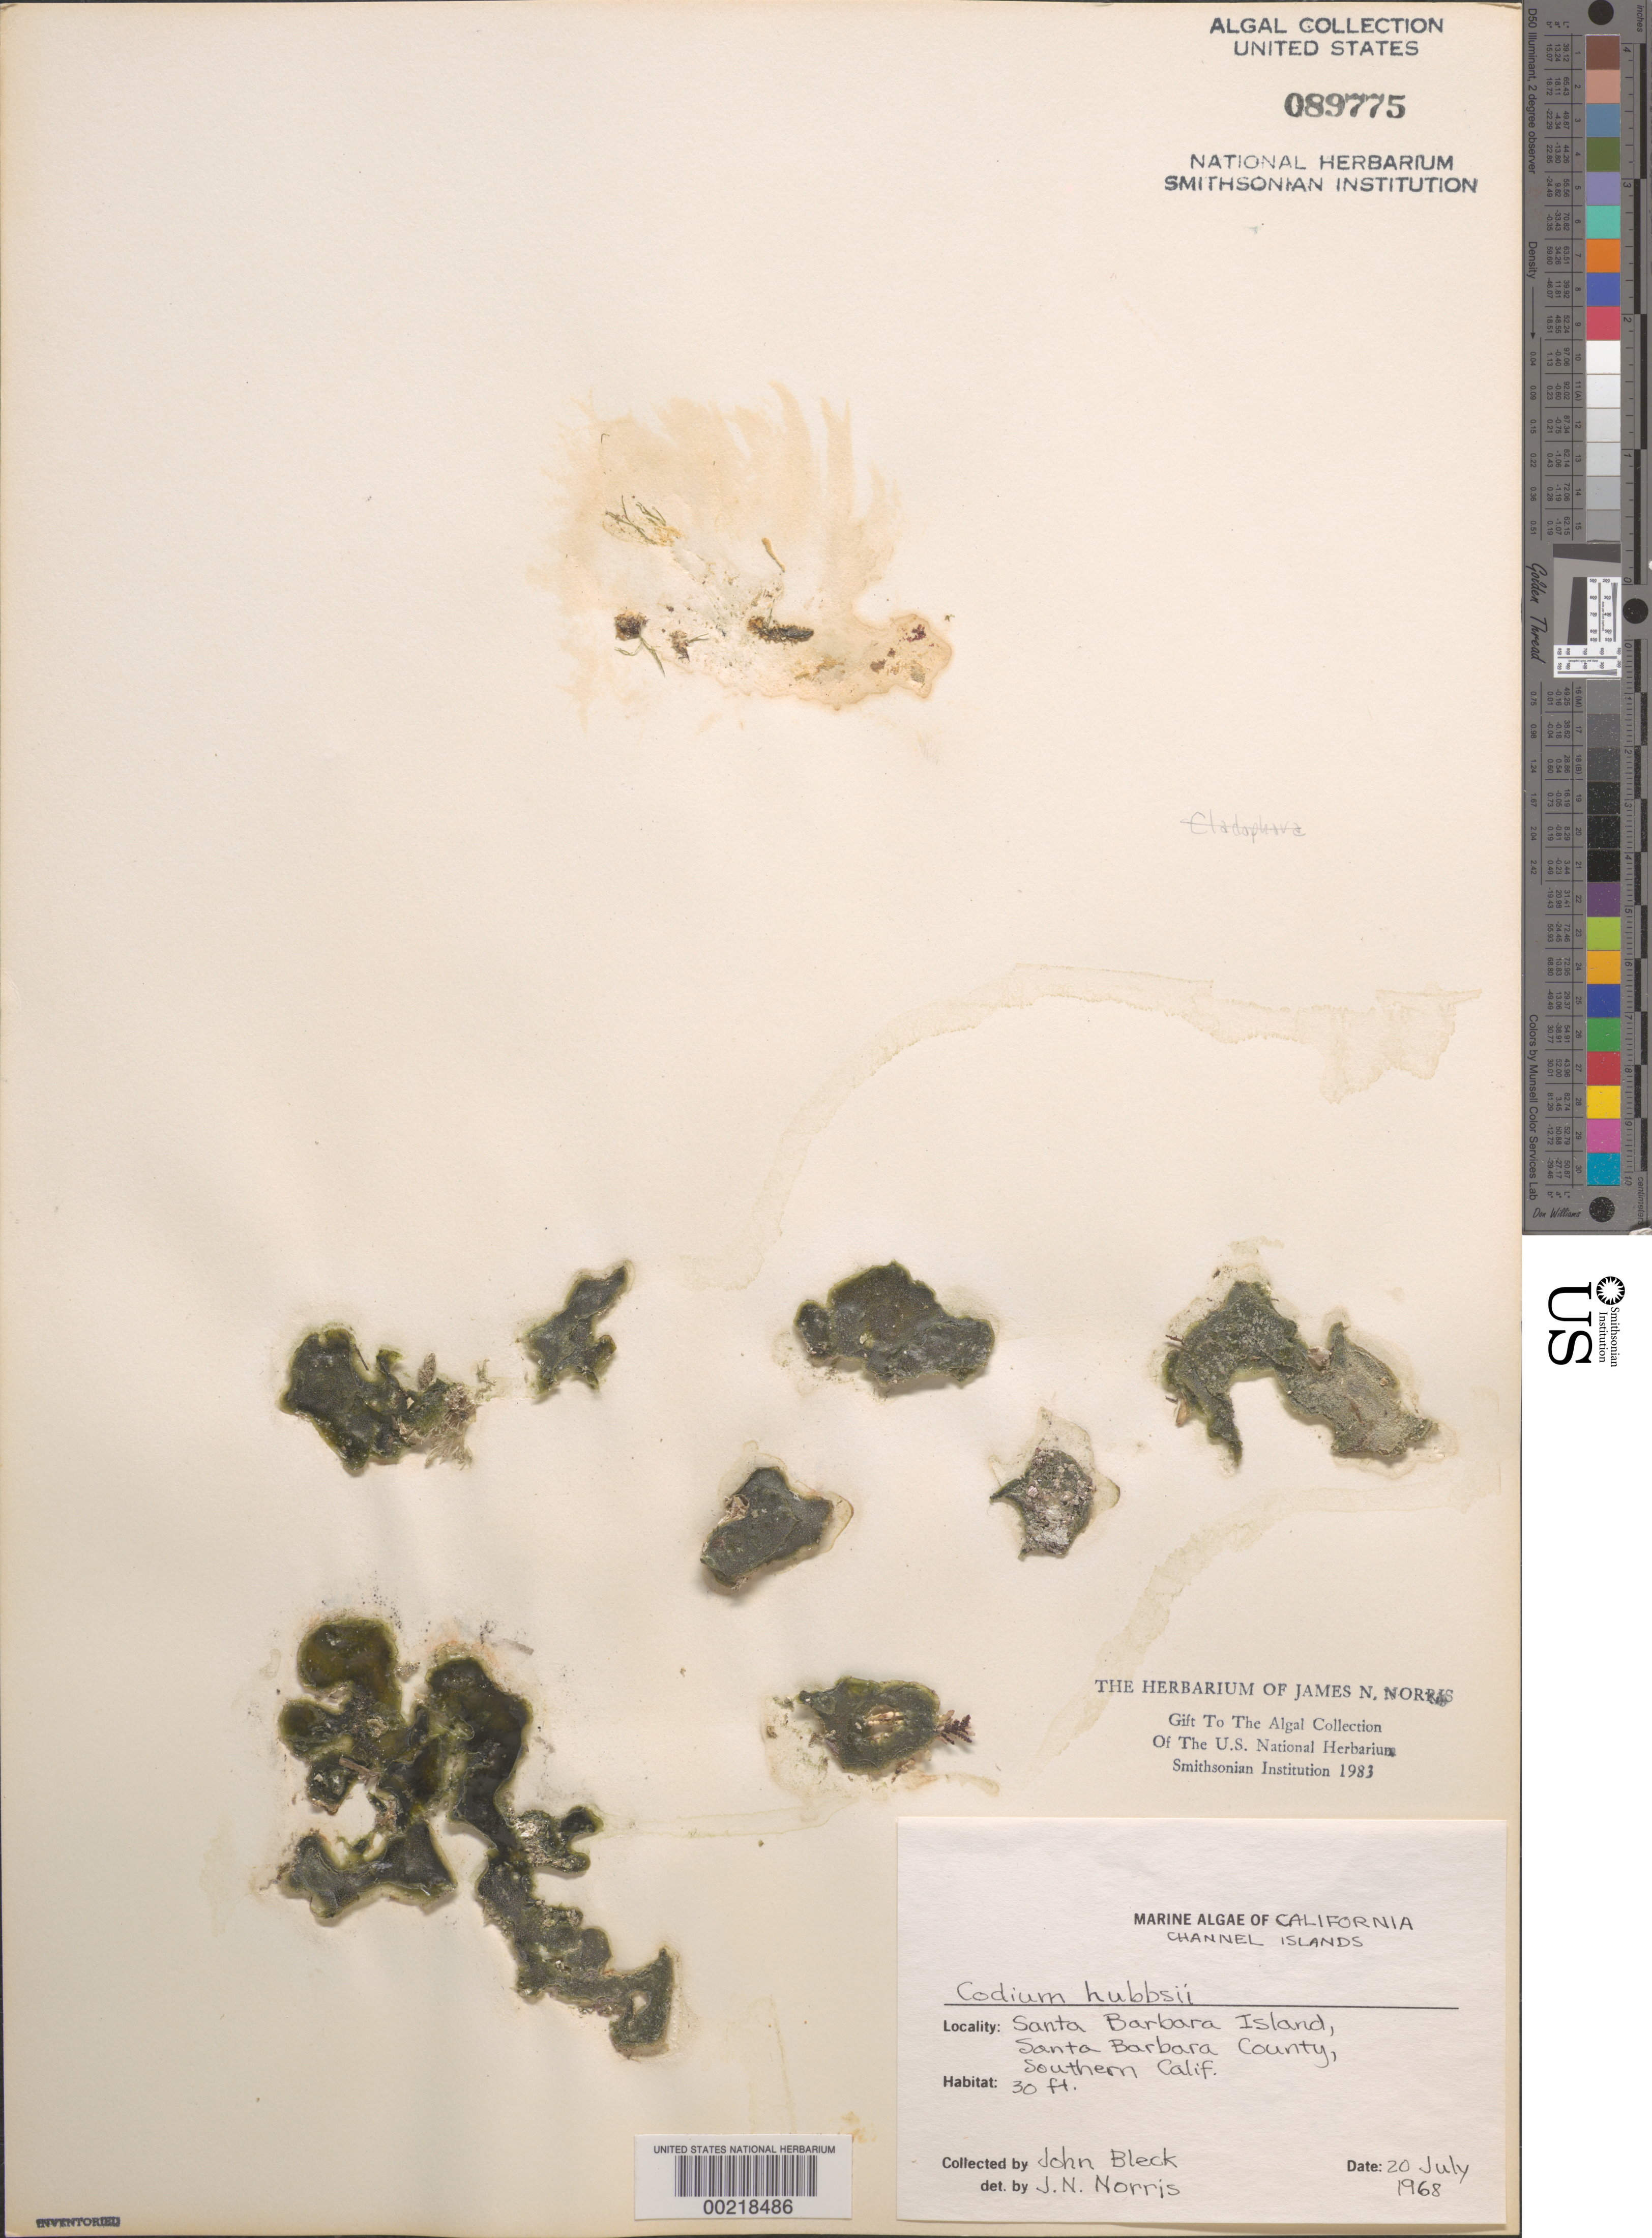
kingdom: Plantae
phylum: Chlorophyta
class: Ulvophyceae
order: Bryopsidales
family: Codiaceae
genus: Codium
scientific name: Codium hubbsii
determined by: Norris, James N.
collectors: J. Bleck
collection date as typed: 20 Jul 1968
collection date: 1968-07-20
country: United States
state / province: California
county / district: Santa Barbara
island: Santa Barbara Island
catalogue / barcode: US 89775